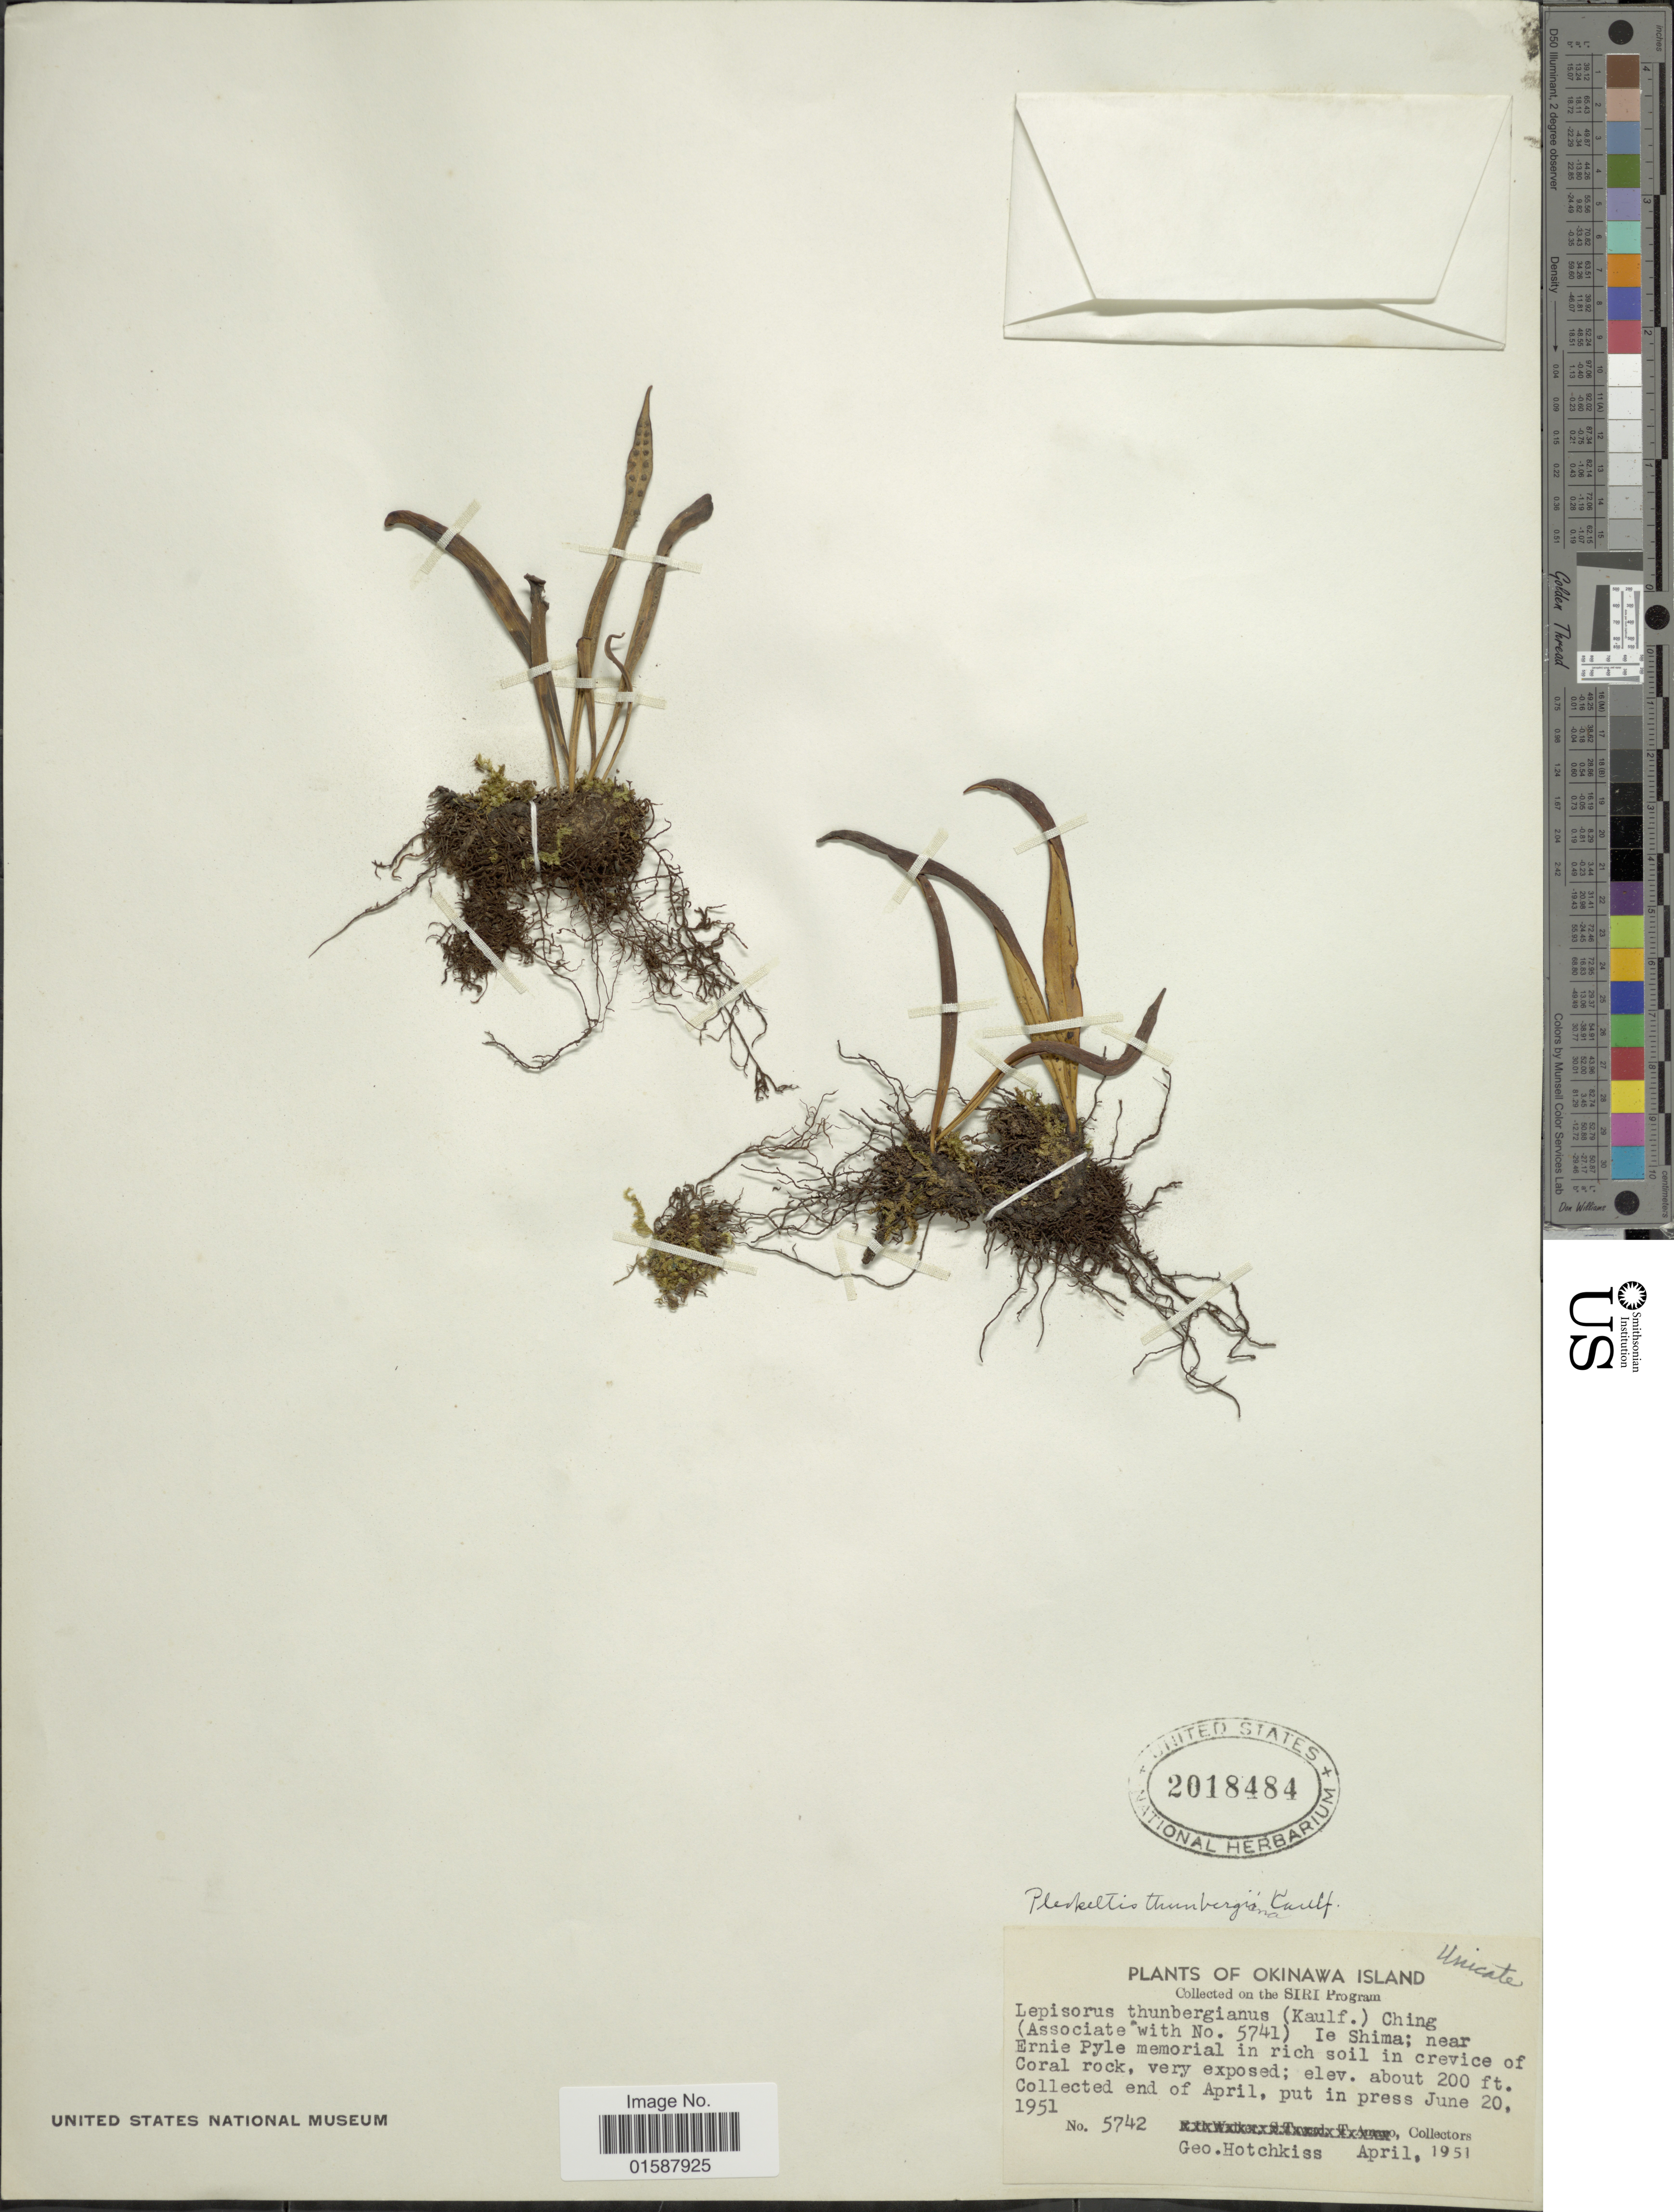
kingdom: Plantae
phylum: Tracheophyta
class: Polypodiopsida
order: Polypodiales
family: Polypodiaceae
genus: Lepisorus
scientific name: Lepisorus thunbergianus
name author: (Kaulf.) Ching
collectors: G. Hotchkiss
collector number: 5742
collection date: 1951-04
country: Japan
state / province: Okinawa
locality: Okinawa Island. Ie Shima; near Ernie Pyle memorial in rich soil in crevice of Coral rock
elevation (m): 61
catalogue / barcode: US 2018484